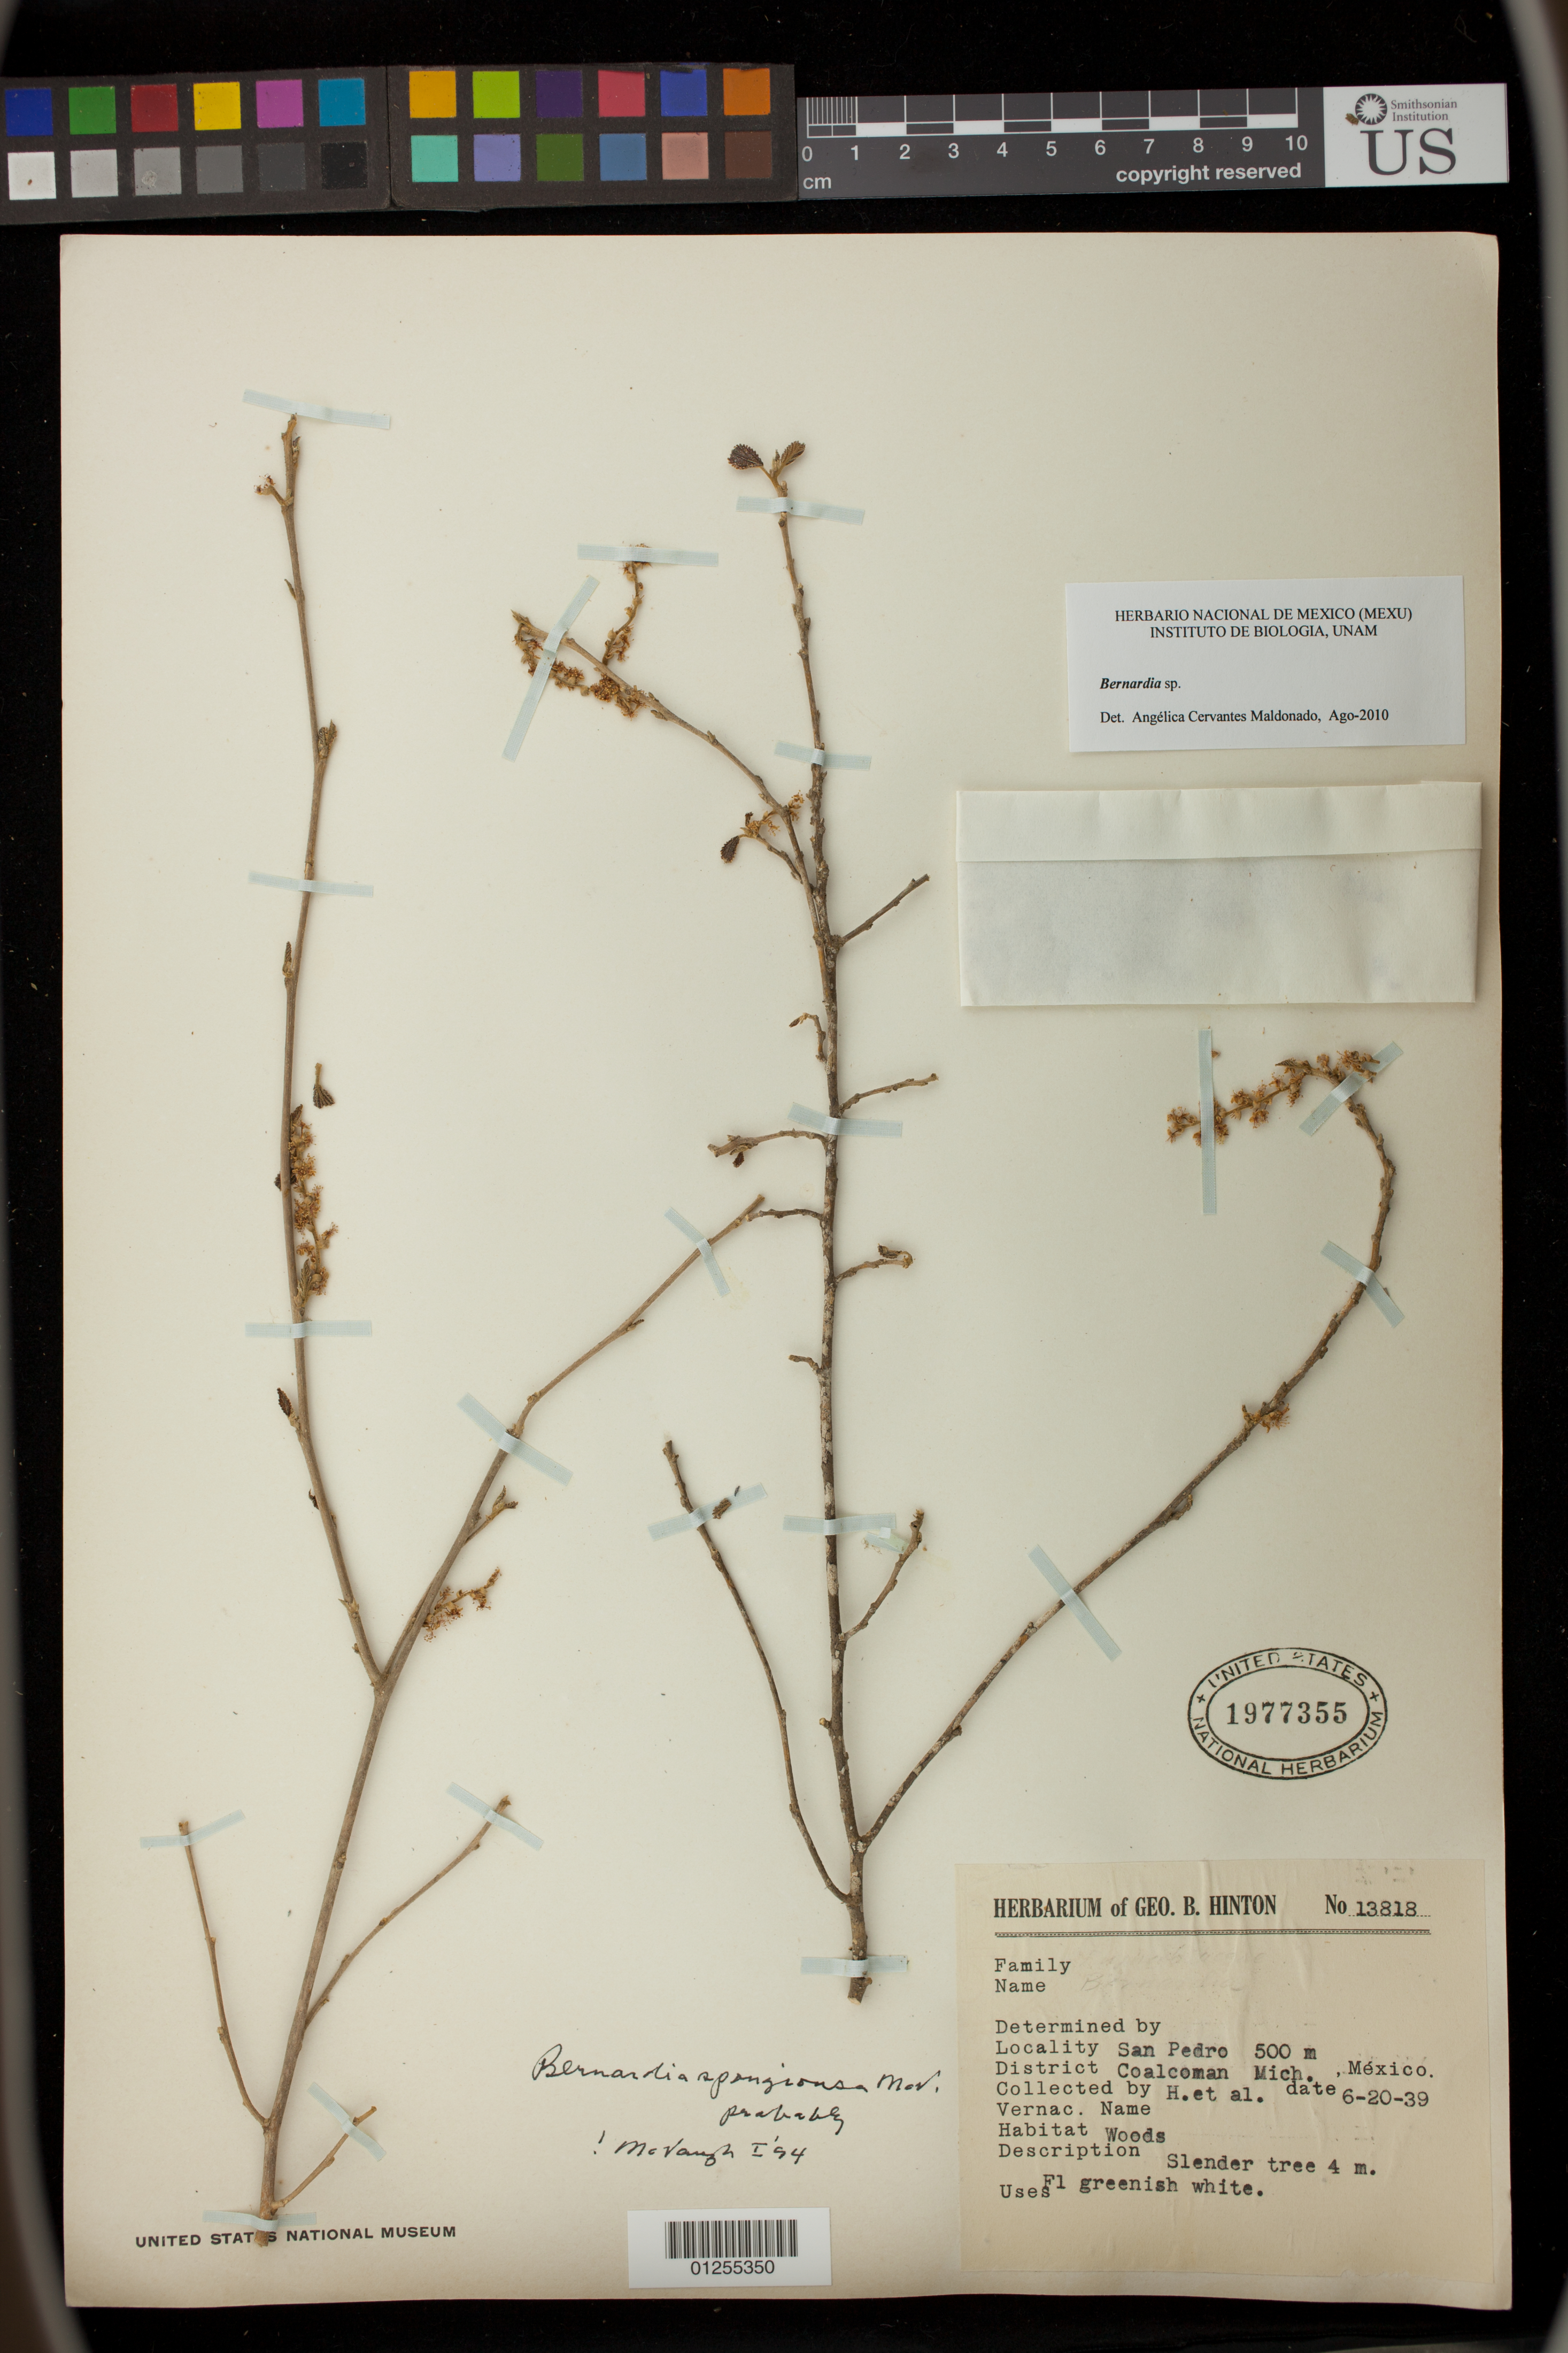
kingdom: Plantae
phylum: Tracheophyta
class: Magnoliopsida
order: Malpighiales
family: Euphorbiaceae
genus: Bernardia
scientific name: Bernardia sp.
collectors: -. McVaugn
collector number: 13818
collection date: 1939-06-20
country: Mexico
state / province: Michoacan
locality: San Pedro, Coalcoman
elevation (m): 500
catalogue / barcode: US 1977355